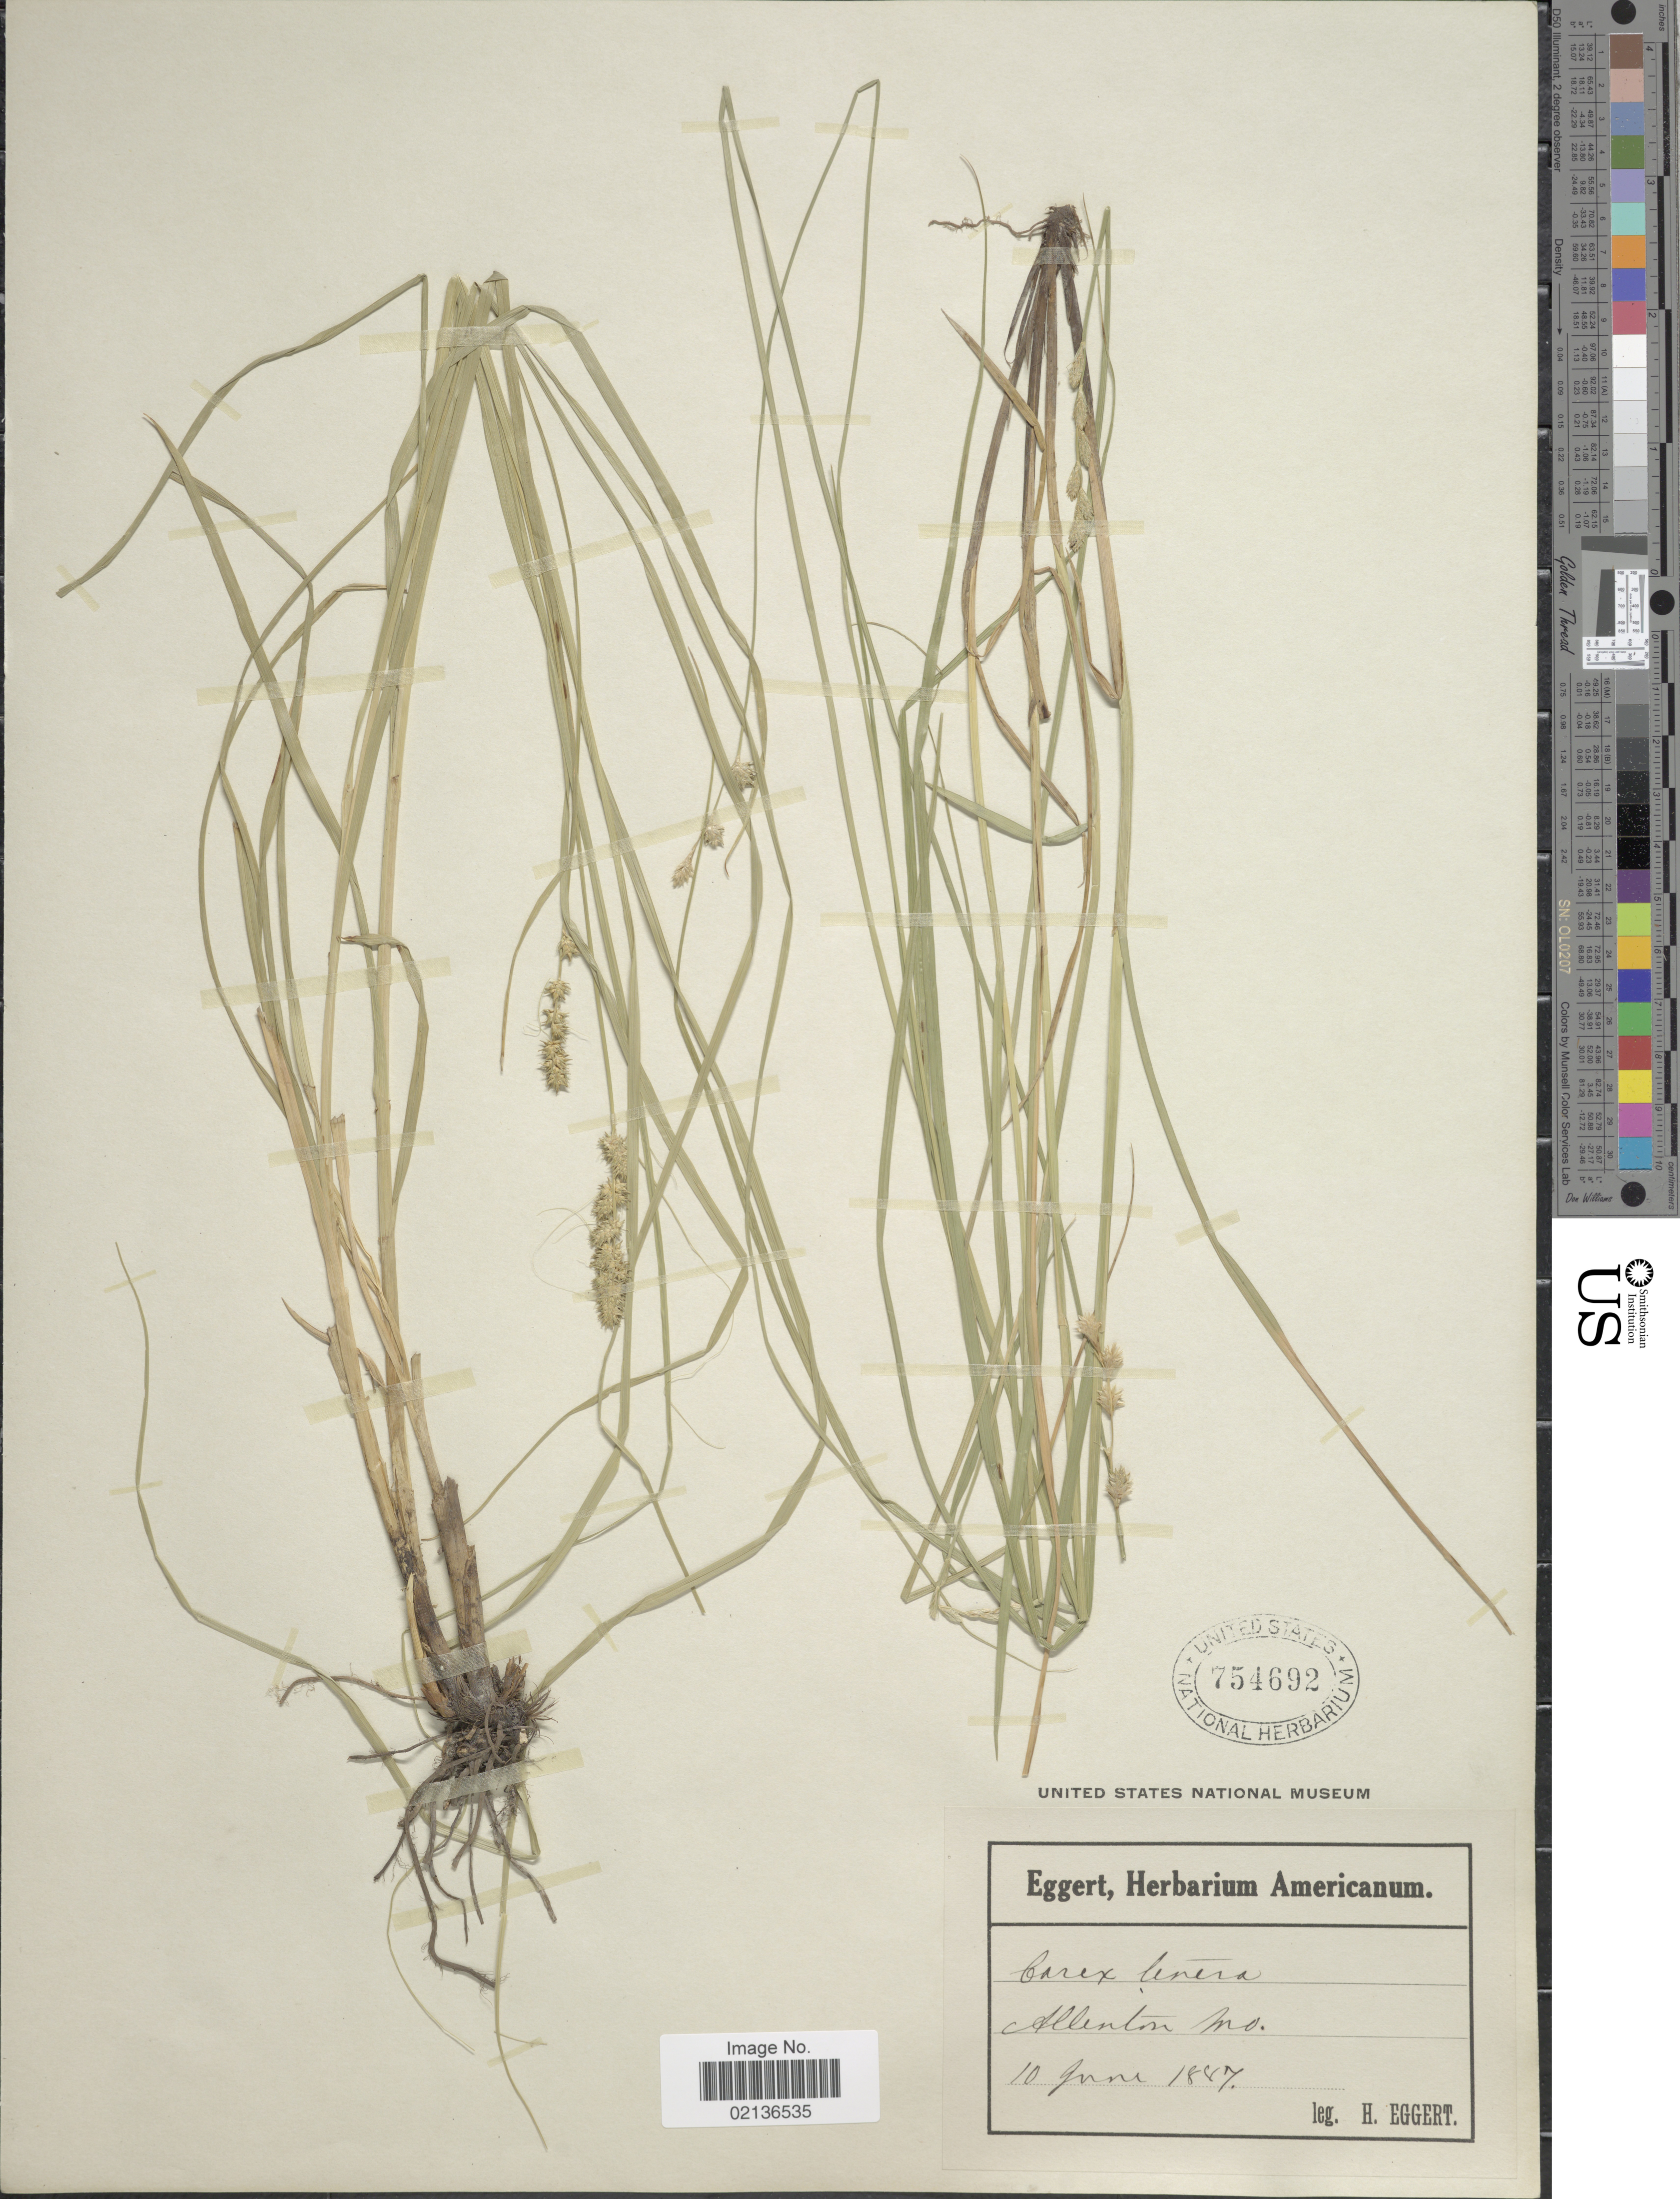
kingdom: Plantae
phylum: Tracheophyta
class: Liliopsida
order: Poales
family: Cyperaceae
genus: Carex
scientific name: Carex tenera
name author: Dewey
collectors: H. Eggert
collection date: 1887-06-10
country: United States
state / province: Missouri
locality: Allenton, Mo.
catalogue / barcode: US 754692